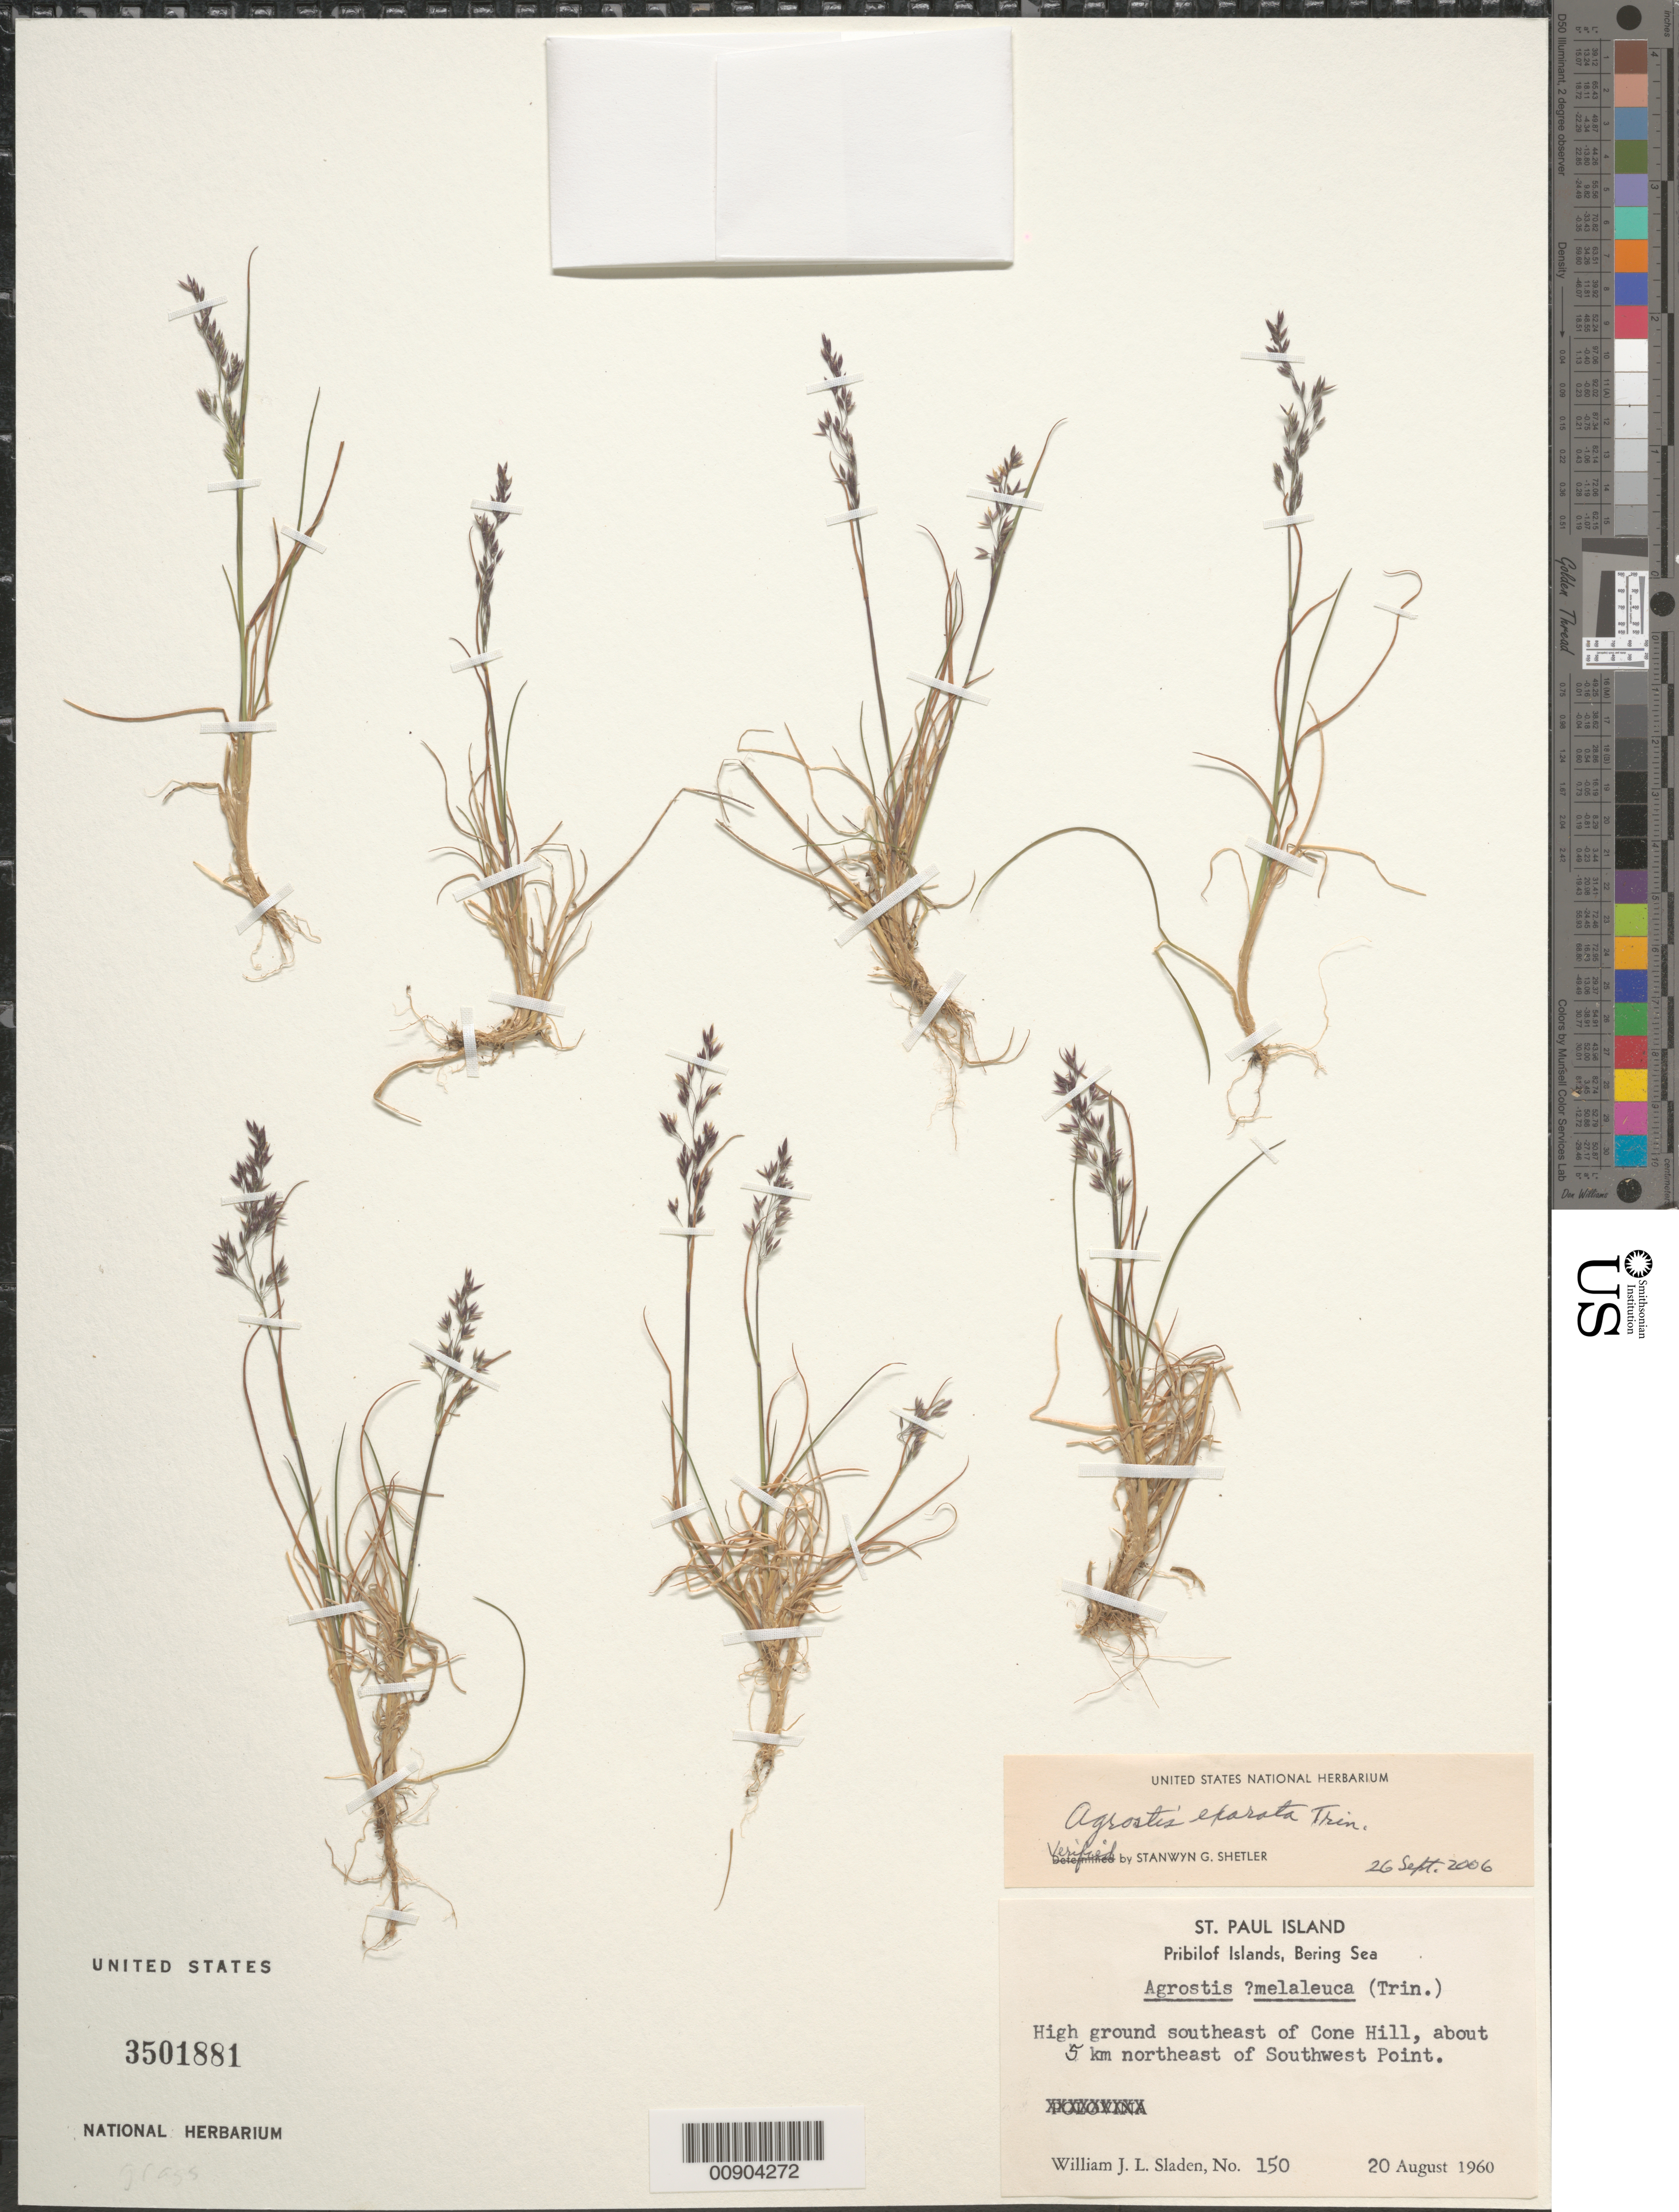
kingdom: Plantae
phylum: Tracheophyta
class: Liliopsida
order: Poales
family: Poaceae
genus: Agrostis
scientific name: Agrostis exarata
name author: Trin.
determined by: Shetler, Stanwyn G., (US), NMNH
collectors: W. Sladen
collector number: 150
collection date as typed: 17 Aug 1960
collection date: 1960-08-17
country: United States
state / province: Alaska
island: St. Paul Island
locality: St. Paul Island. Southeast of Cone Hill, about 5 km northeast of Southwest Point., Bering Sea, Pribilof Islands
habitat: High ground.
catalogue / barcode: US 3501881